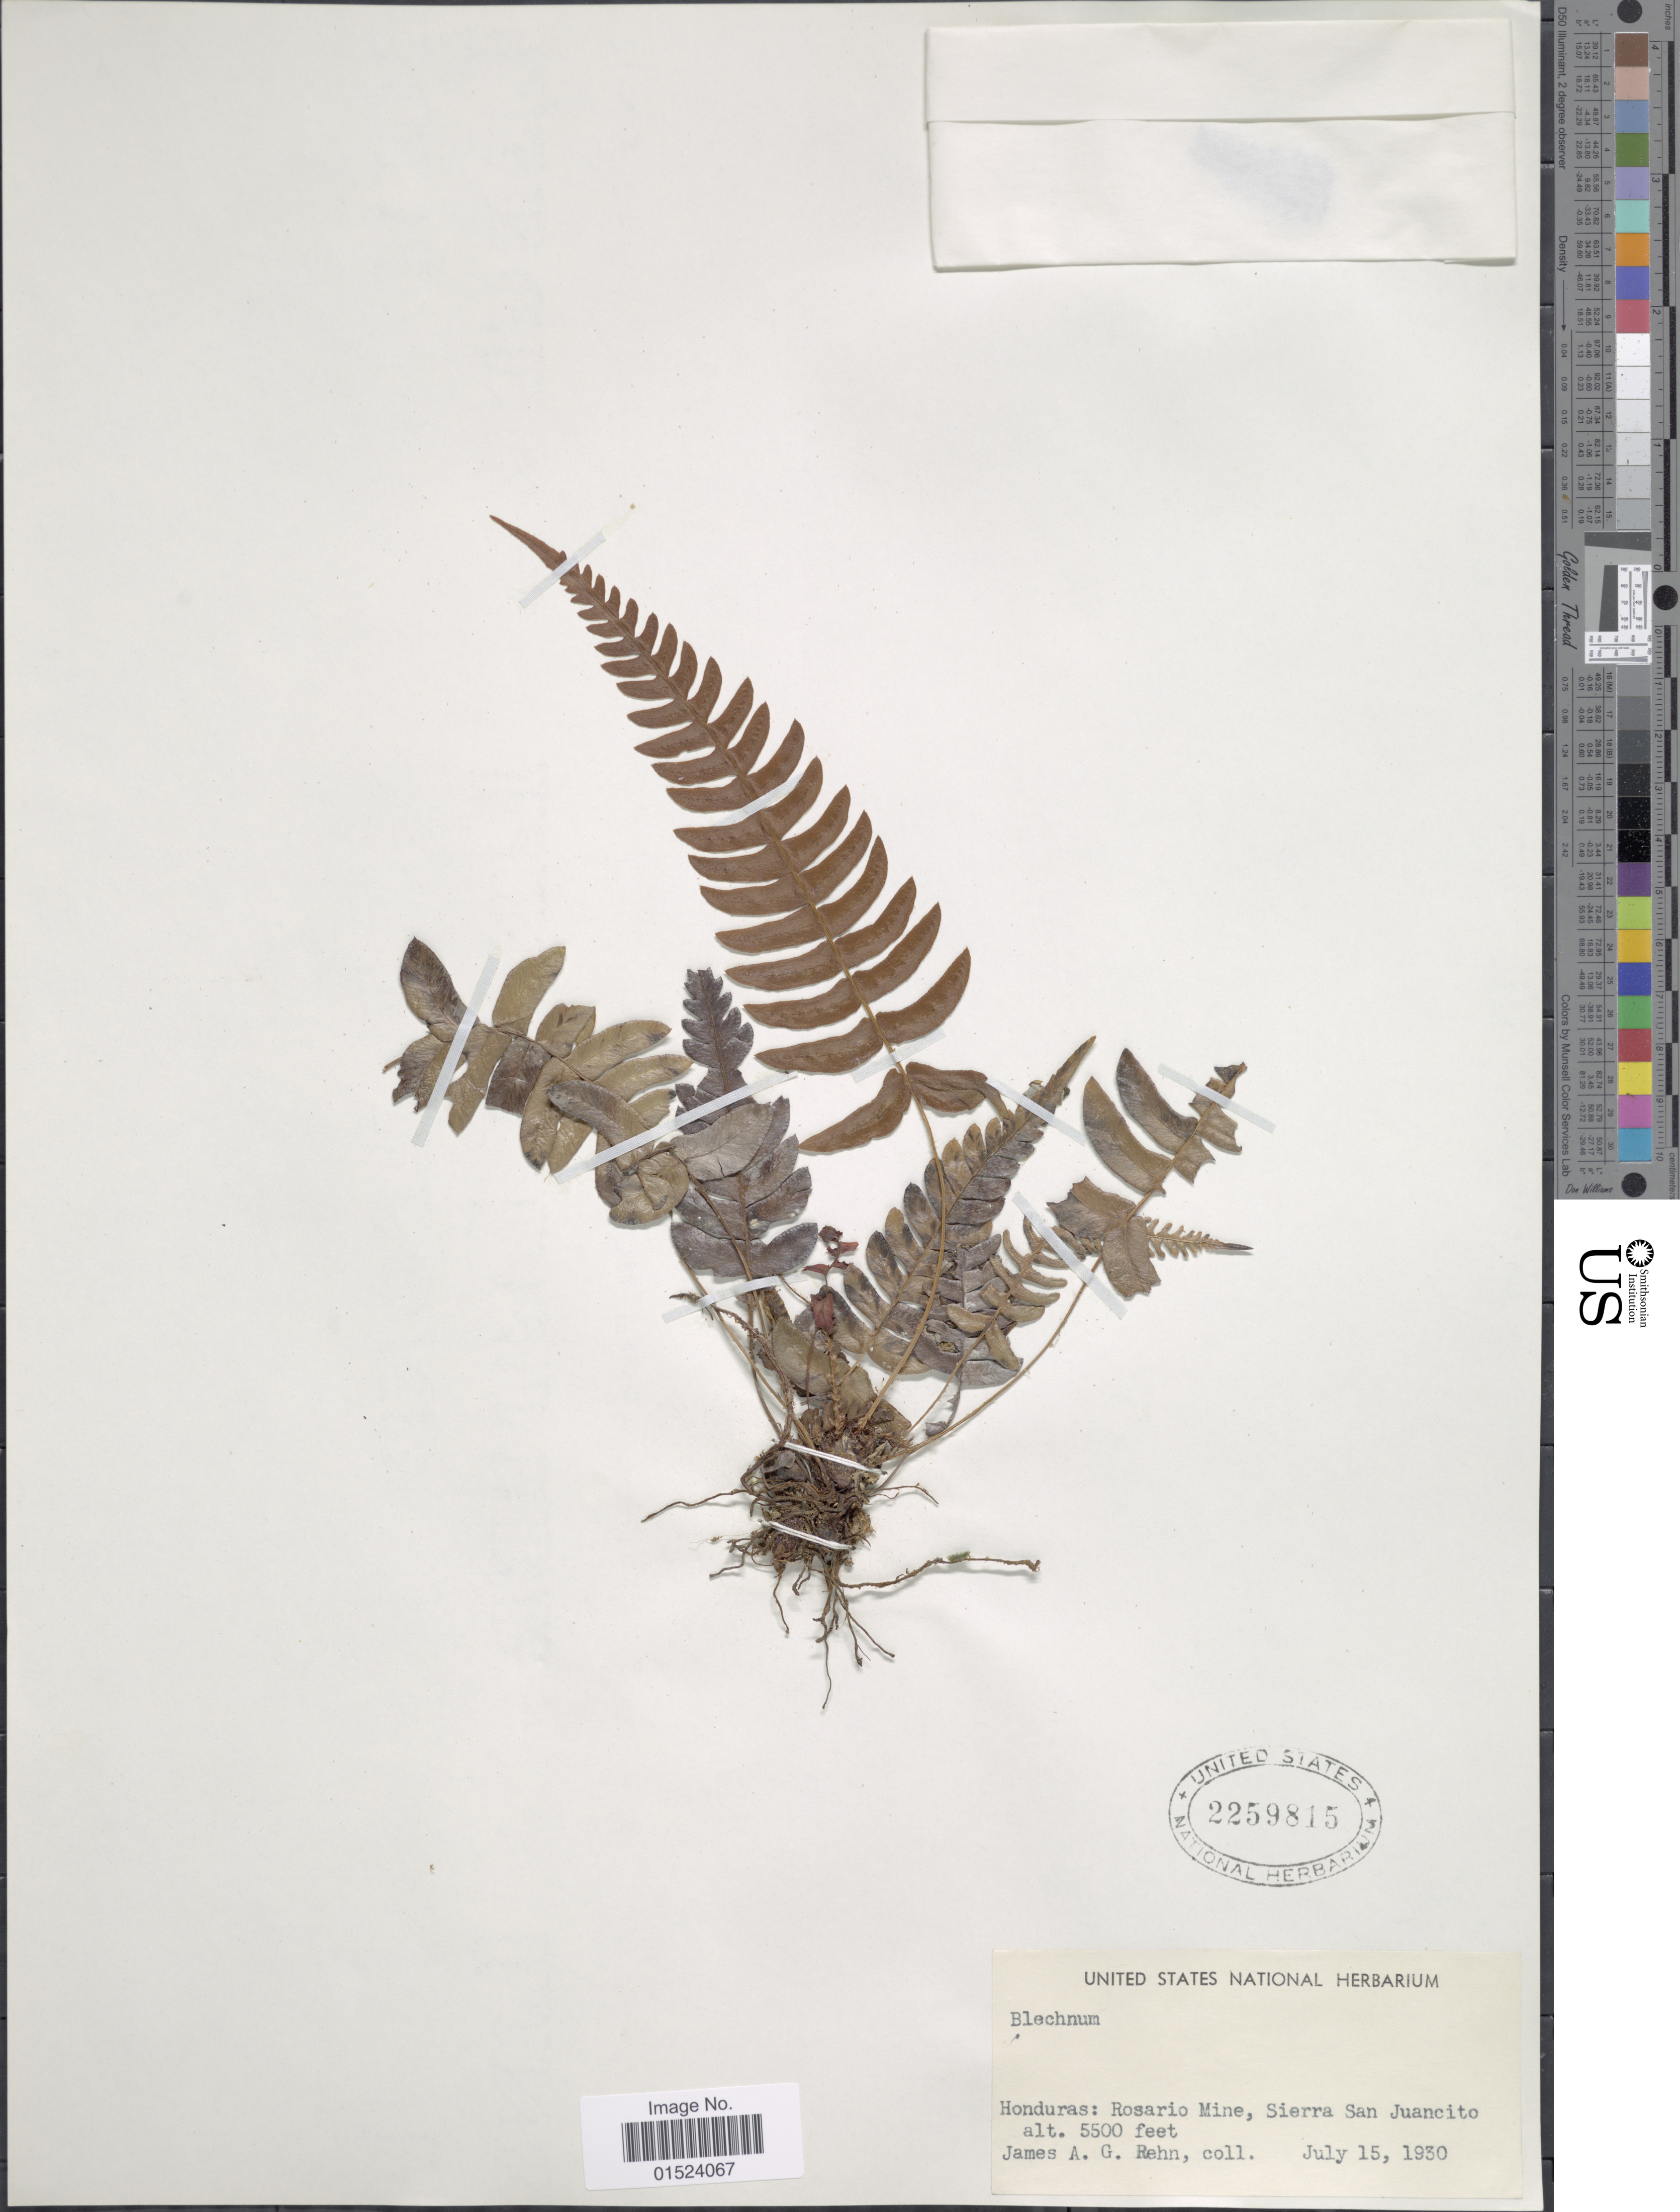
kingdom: Plantae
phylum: Tracheophyta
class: Polypodiopsida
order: Polypodiales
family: Blechnaceae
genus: Blechnum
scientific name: Blechnum glandulosum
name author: Link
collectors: J. Rehm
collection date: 1930-07-15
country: Honduras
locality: Rosario Mine, Sierra San Juancito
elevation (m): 1676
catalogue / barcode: US 2259815